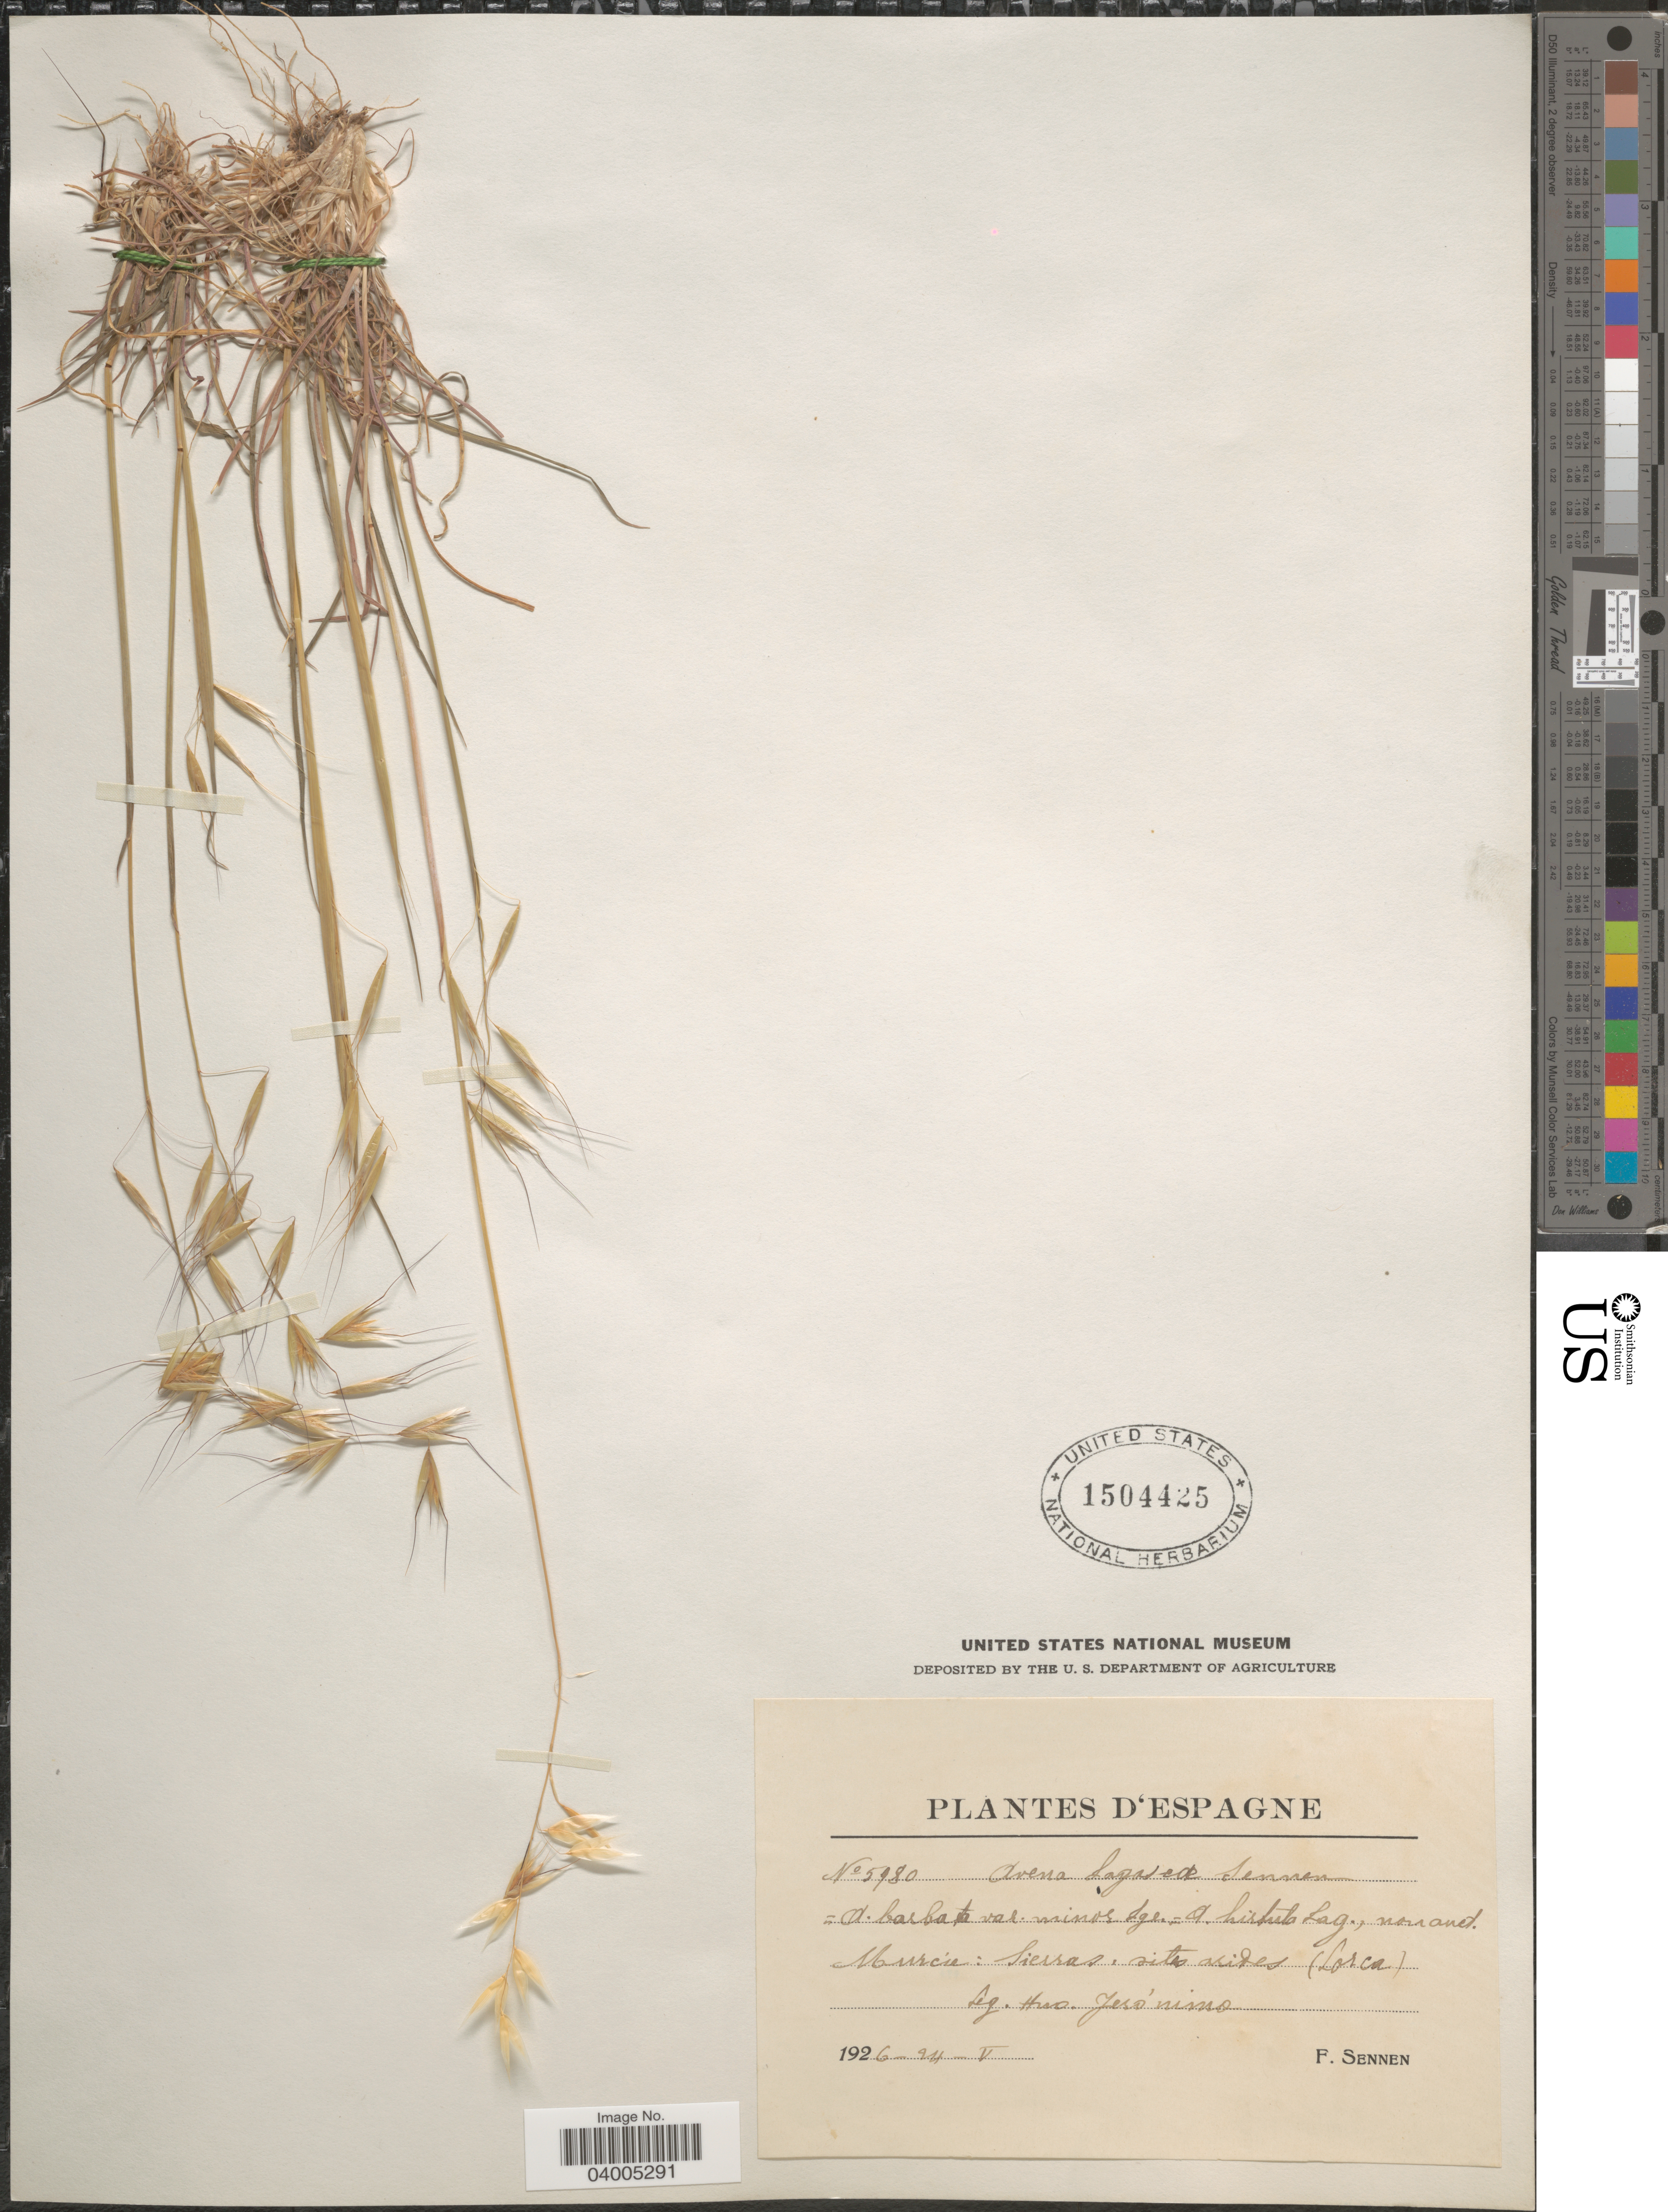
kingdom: Plantae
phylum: Tracheophyta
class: Liliopsida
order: Poales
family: Poaceae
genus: Avena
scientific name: Avena barbata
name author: Pott ex Link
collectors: H. Jerónimo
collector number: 5980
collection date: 1926-05-24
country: Spain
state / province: Murcia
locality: D'Espagne. Sierras. sites arides (Lorca).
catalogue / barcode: US 1504425